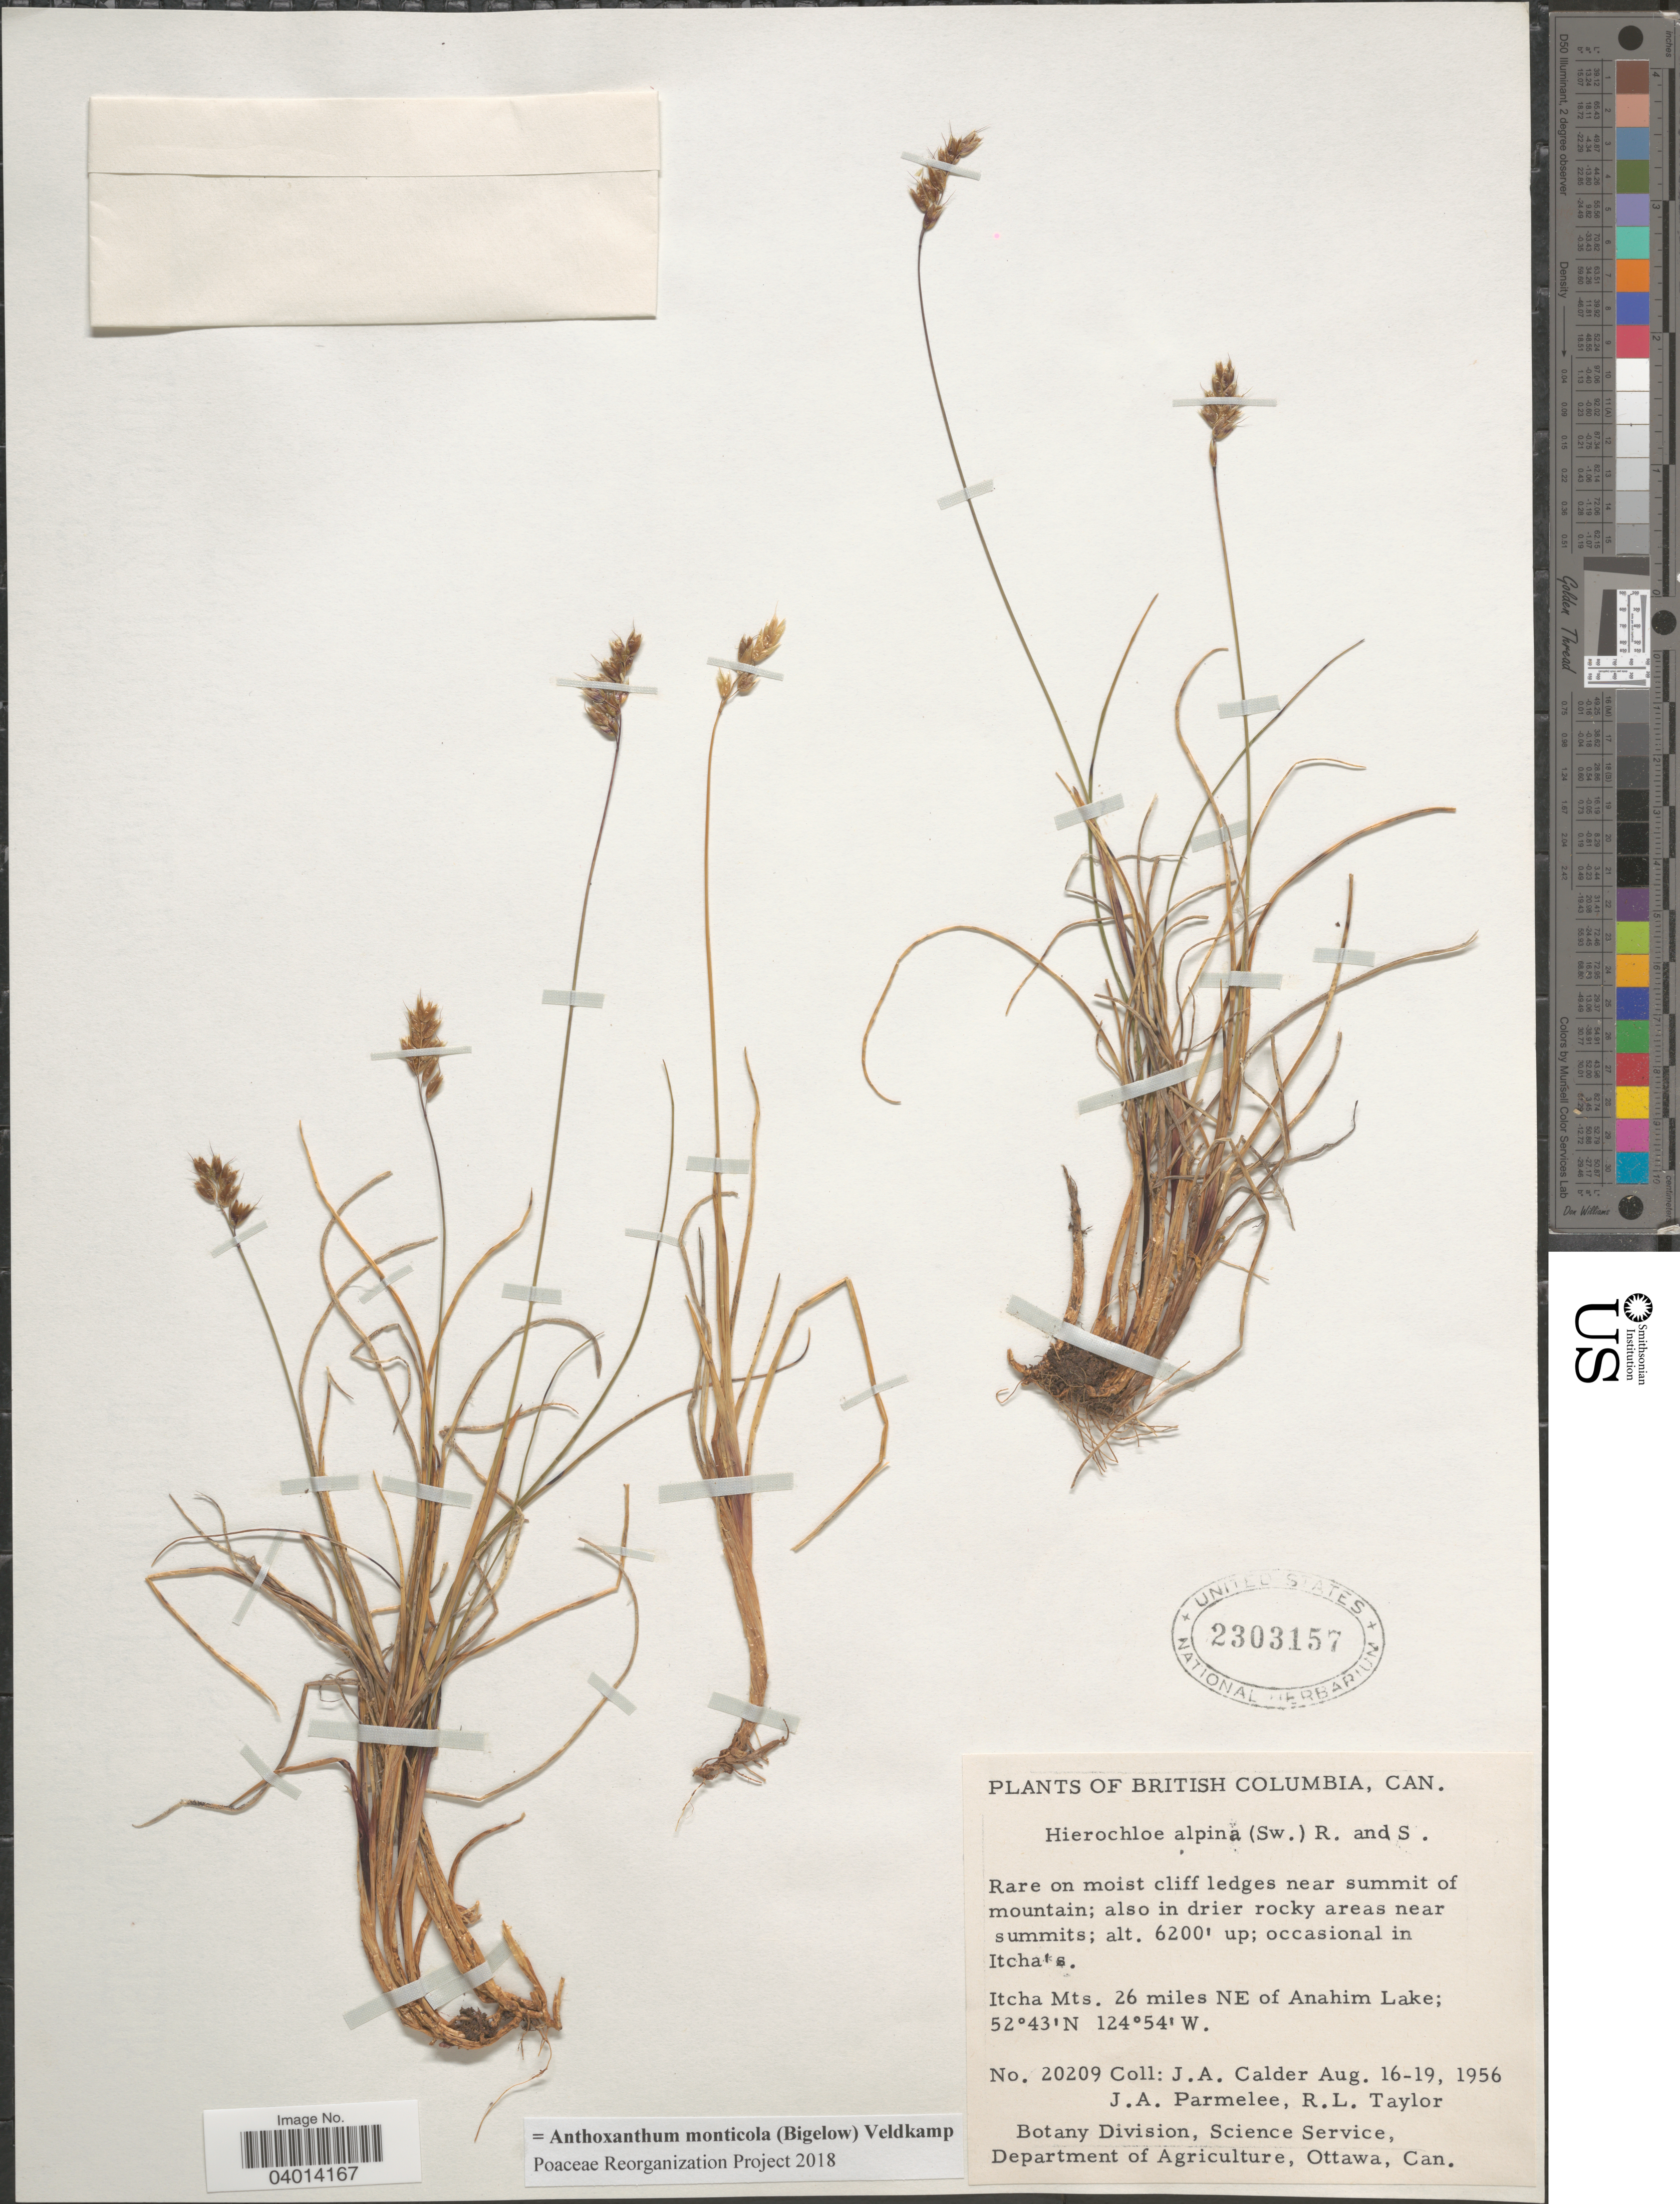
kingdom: Plantae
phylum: Tracheophyta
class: Liliopsida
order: Poales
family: Poaceae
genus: Anthoxanthum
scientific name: Anthoxanthum monticola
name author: (Bigelow) Veldkamp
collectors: J. A. Calder, J. A. Parmelee & R. Taylor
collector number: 20209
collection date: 1956-08-16/1956-08-19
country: Canada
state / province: British Columbia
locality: In Itcha's. Itcha Mts. 26 miles NE of Anahim Lake.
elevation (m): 1890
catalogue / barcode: US 2303157